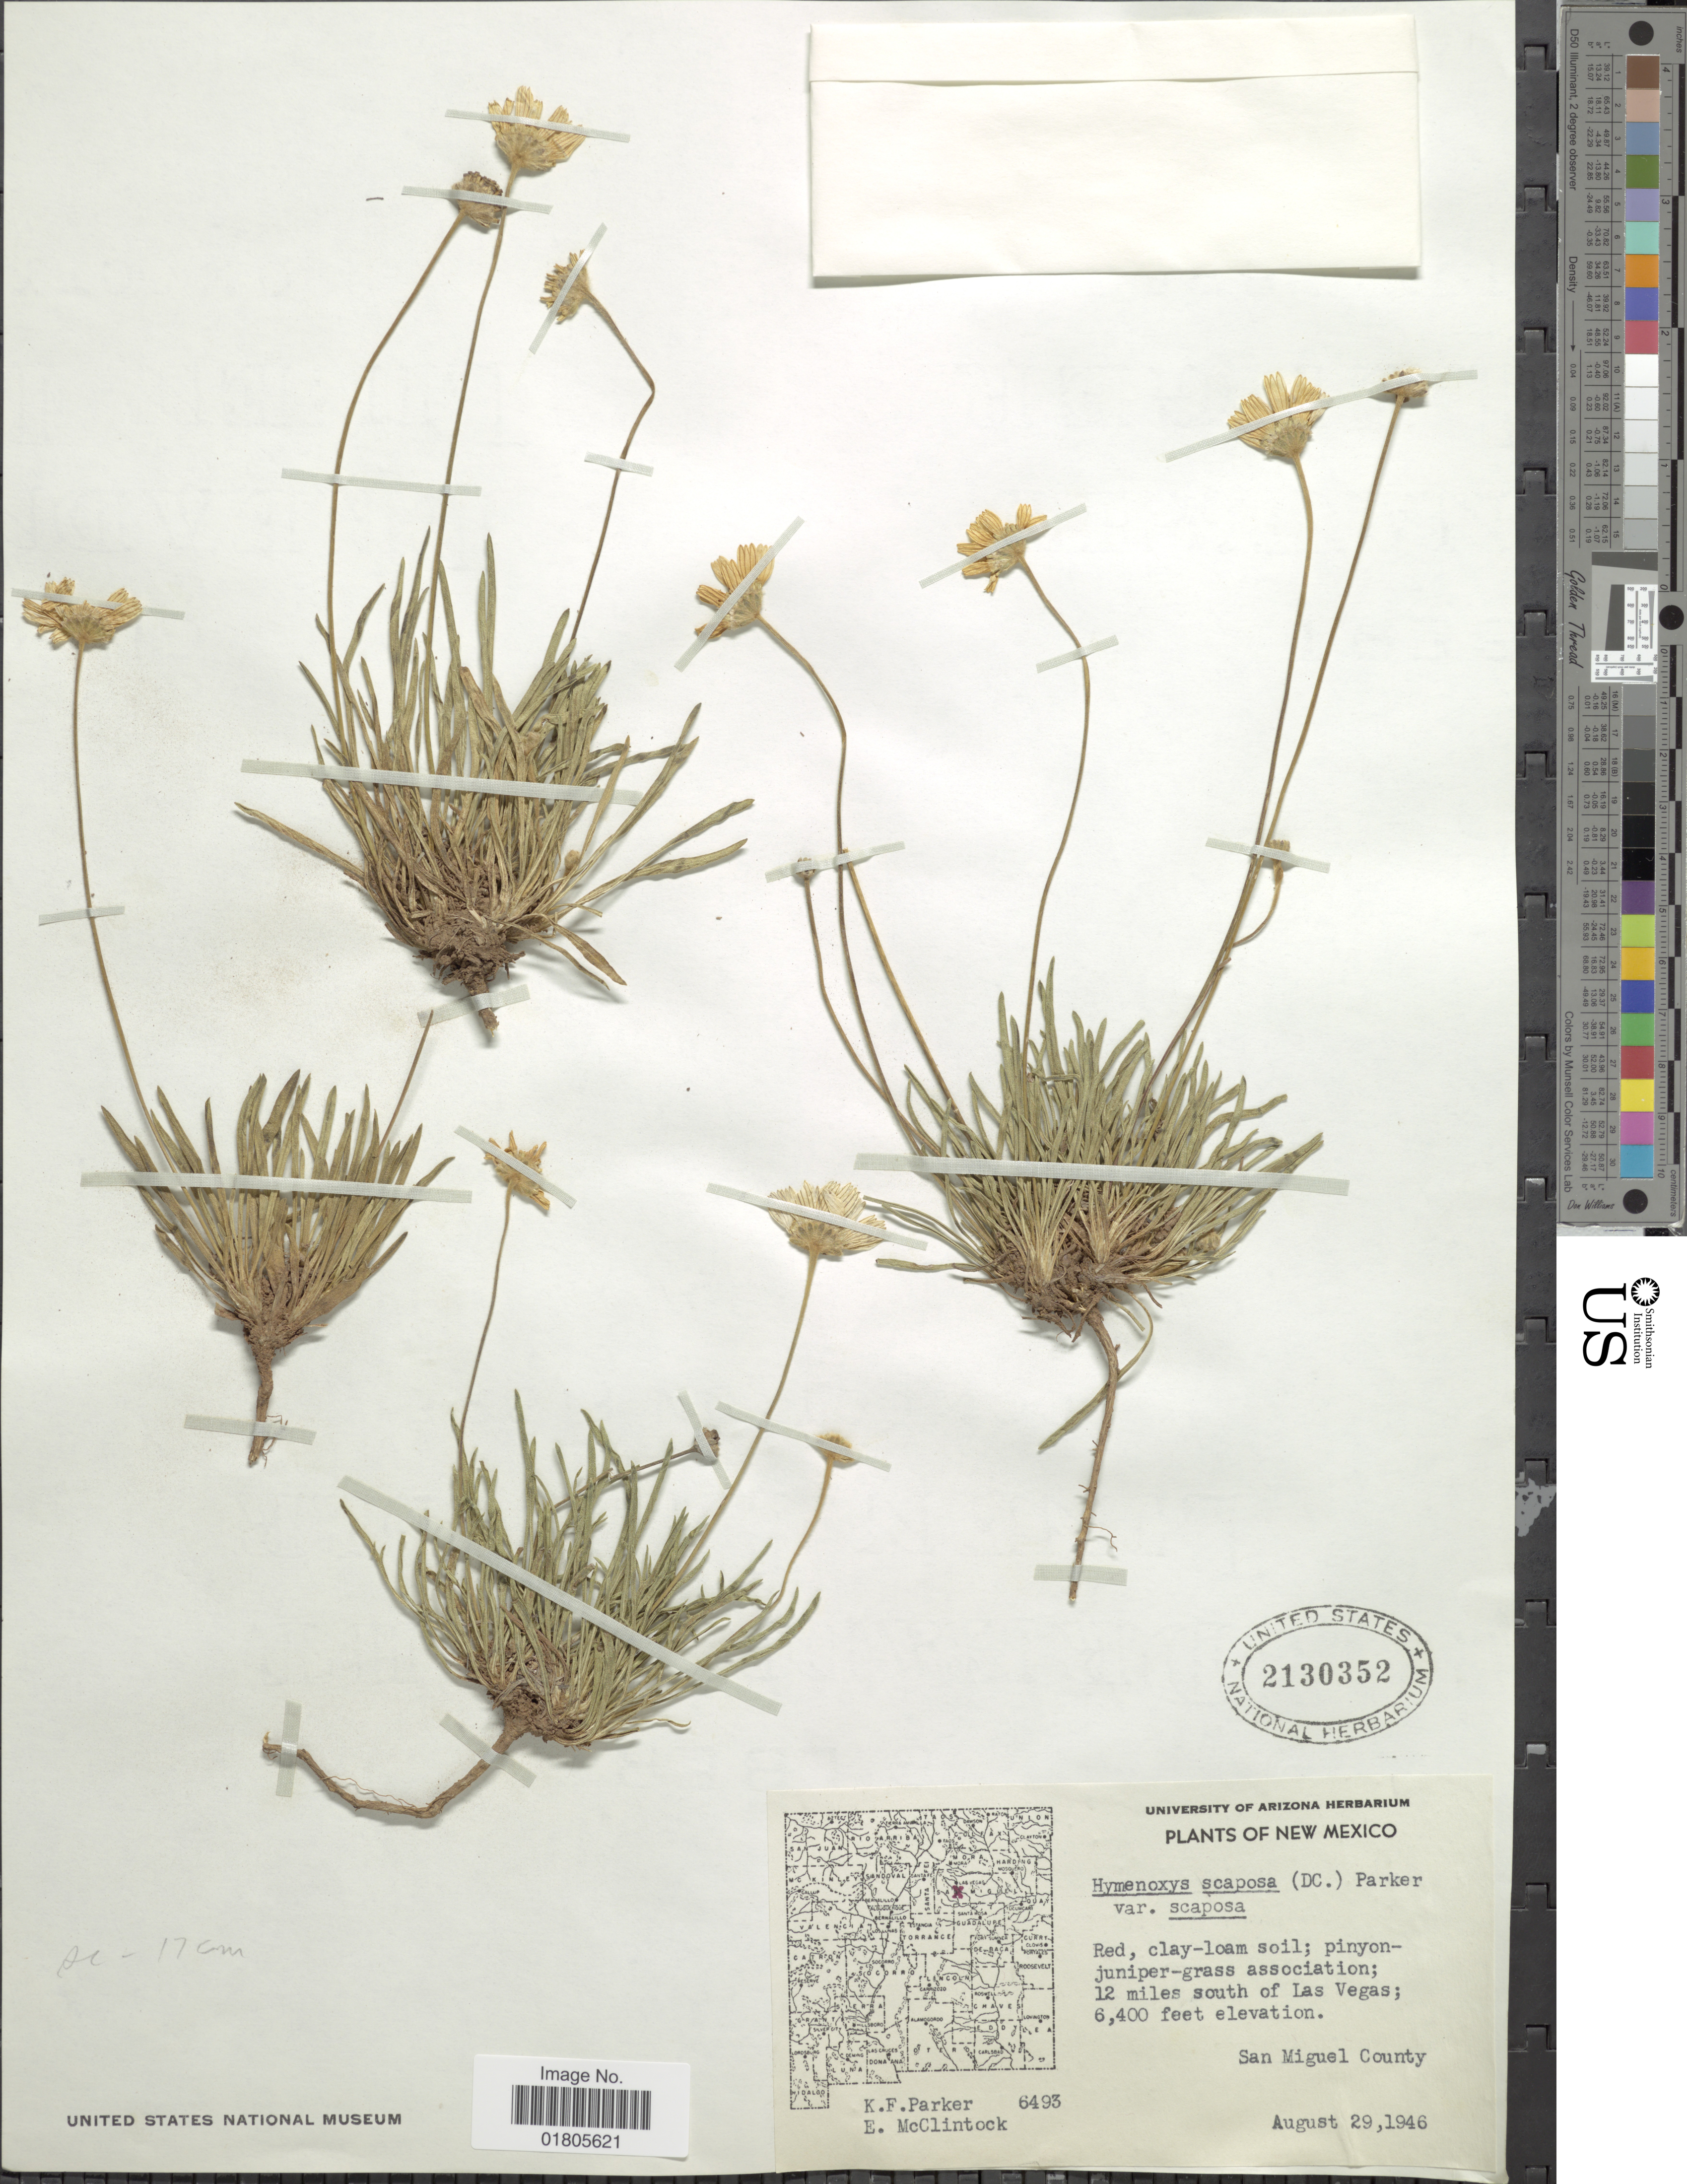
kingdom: Plantae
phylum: Tracheophyta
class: Magnoliopsida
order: Asterales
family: Asteraceae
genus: Actinea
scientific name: Actinea scaposa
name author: (DC.) Kuntze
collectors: K. F. Parker & E. McClintock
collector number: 6493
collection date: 1946-08-29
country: United States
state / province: New Mexico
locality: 12 miles south of Las Vegas, San Miguel County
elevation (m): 1951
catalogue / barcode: US 2130352